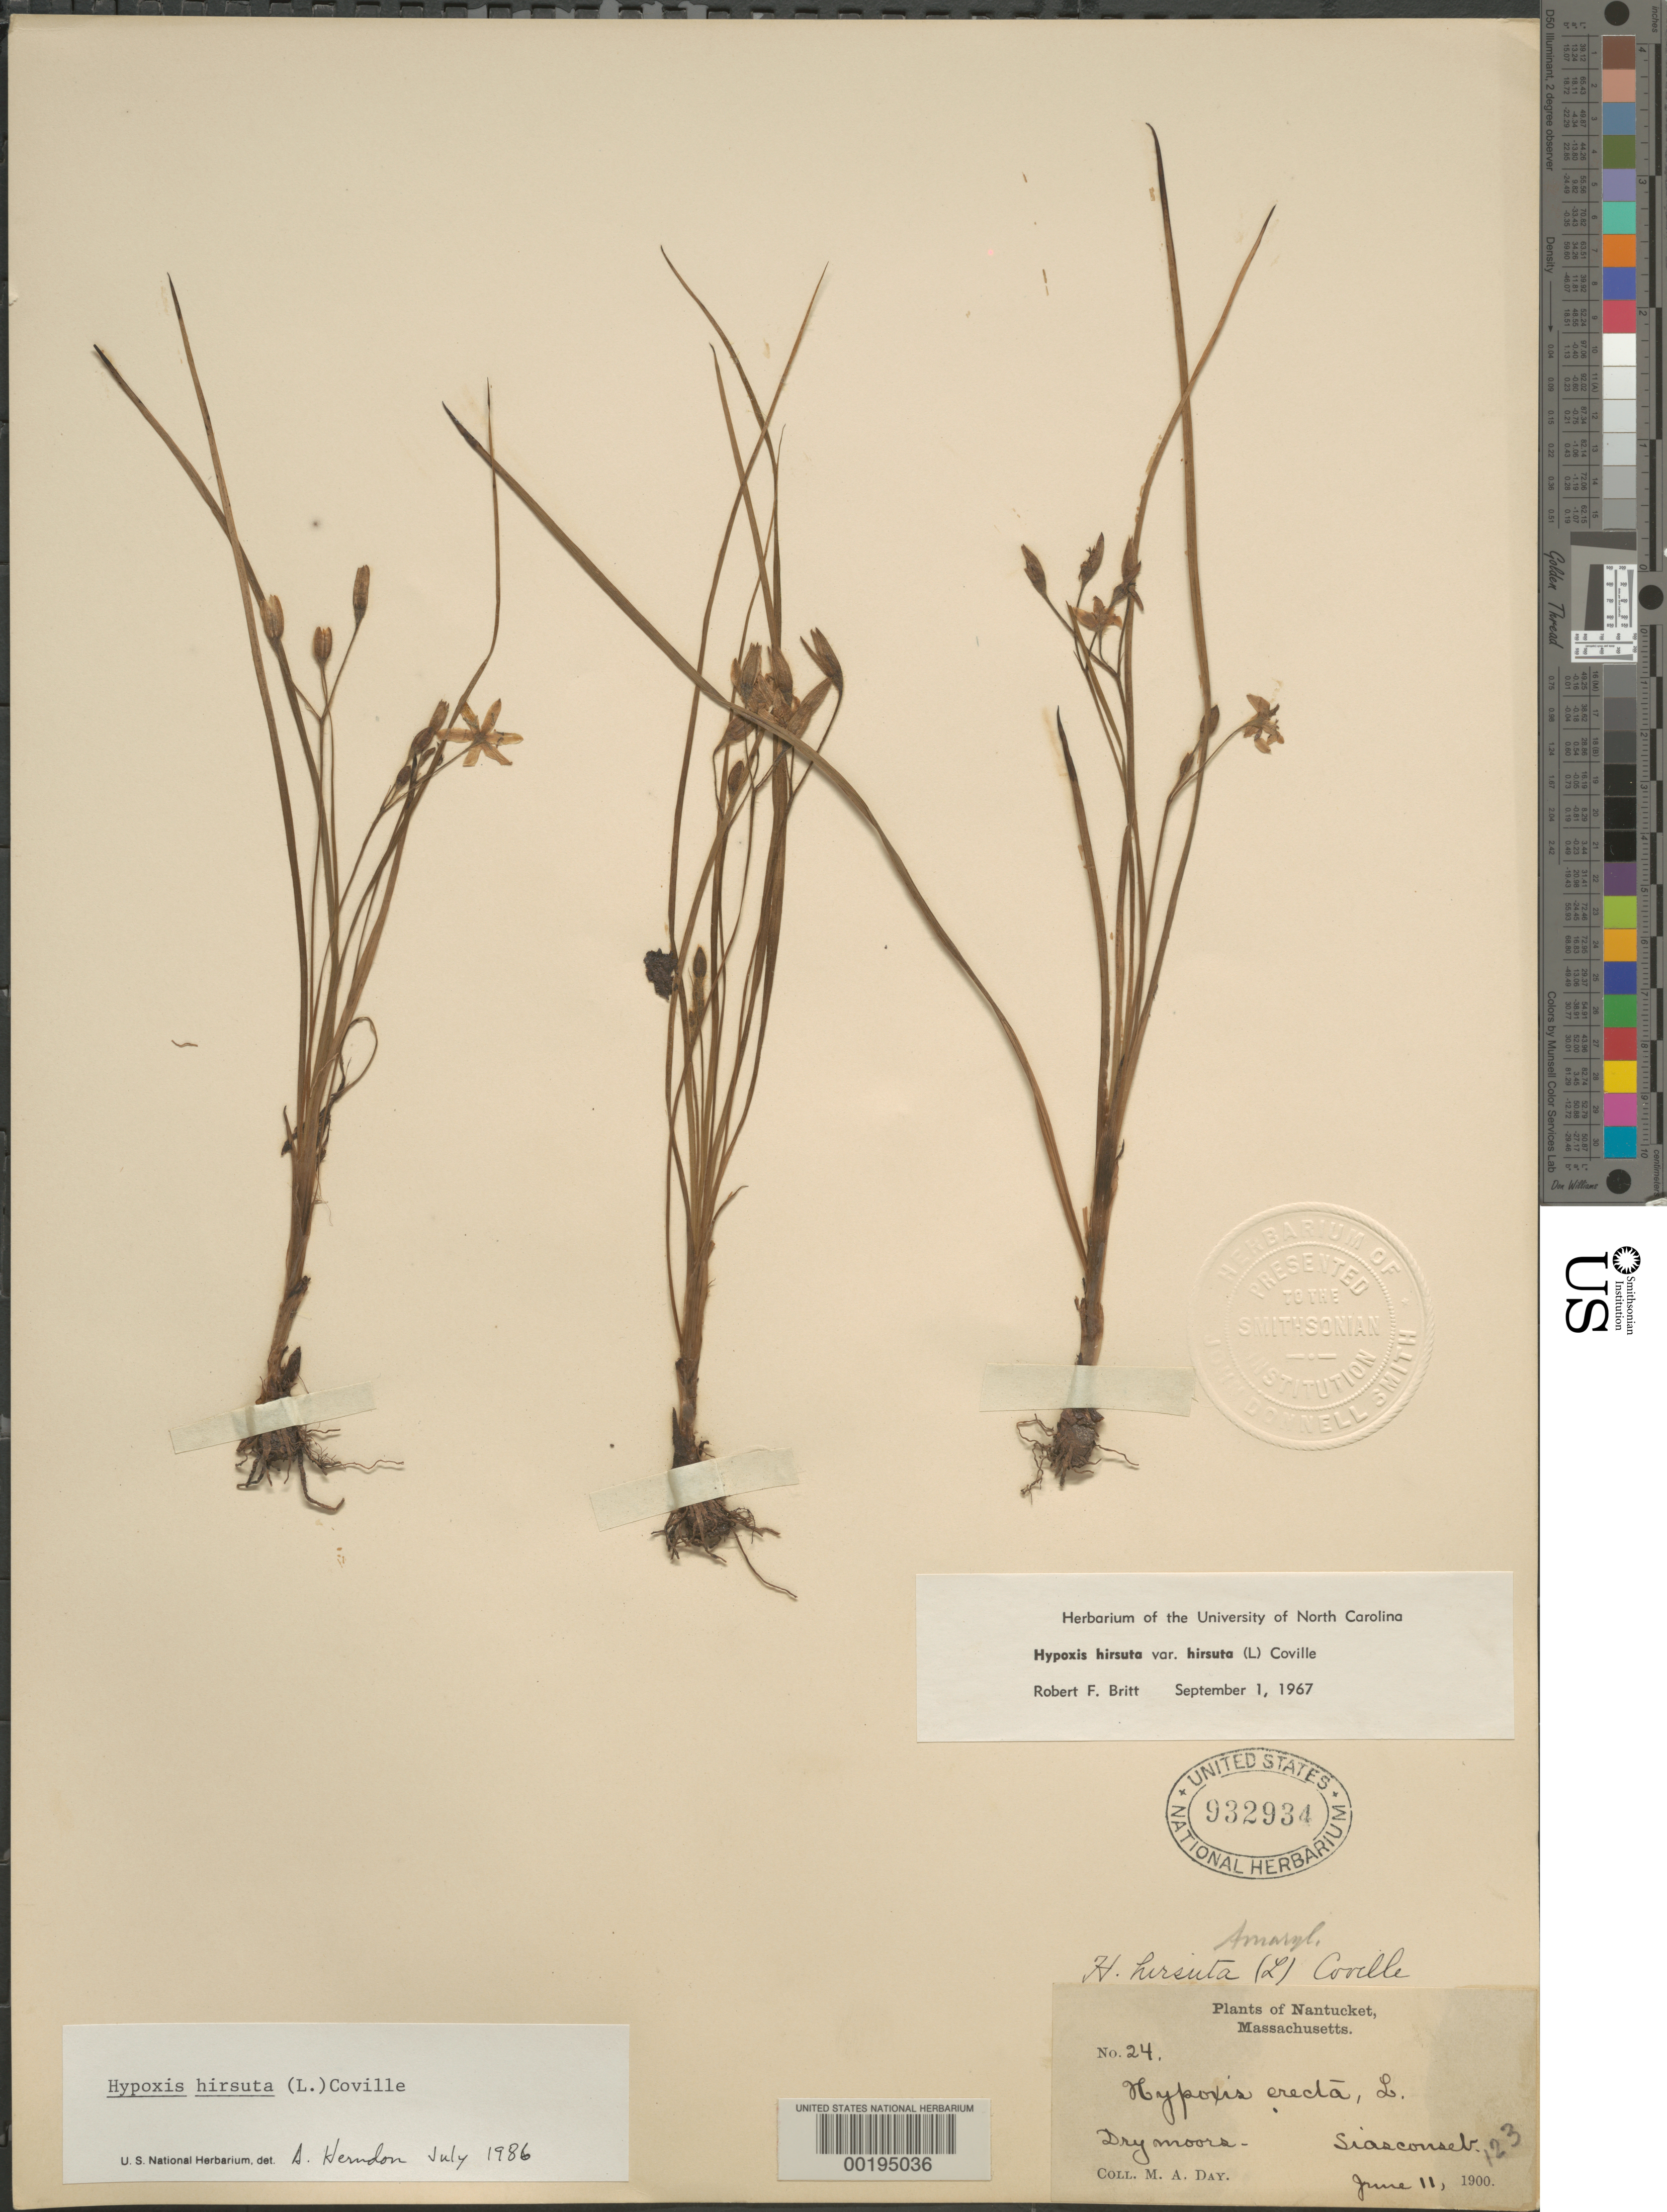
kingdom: Plantae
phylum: Tracheophyta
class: Liliopsida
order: Asparagales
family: Hypoxidaceae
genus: Hypoxis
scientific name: Hypoxis hirsuta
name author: (L.) Coville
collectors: M. Day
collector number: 24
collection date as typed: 11 Jun 1900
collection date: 1900-06-11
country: United States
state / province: Massachusetts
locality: Siascouset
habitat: Dry moors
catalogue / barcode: US 932934